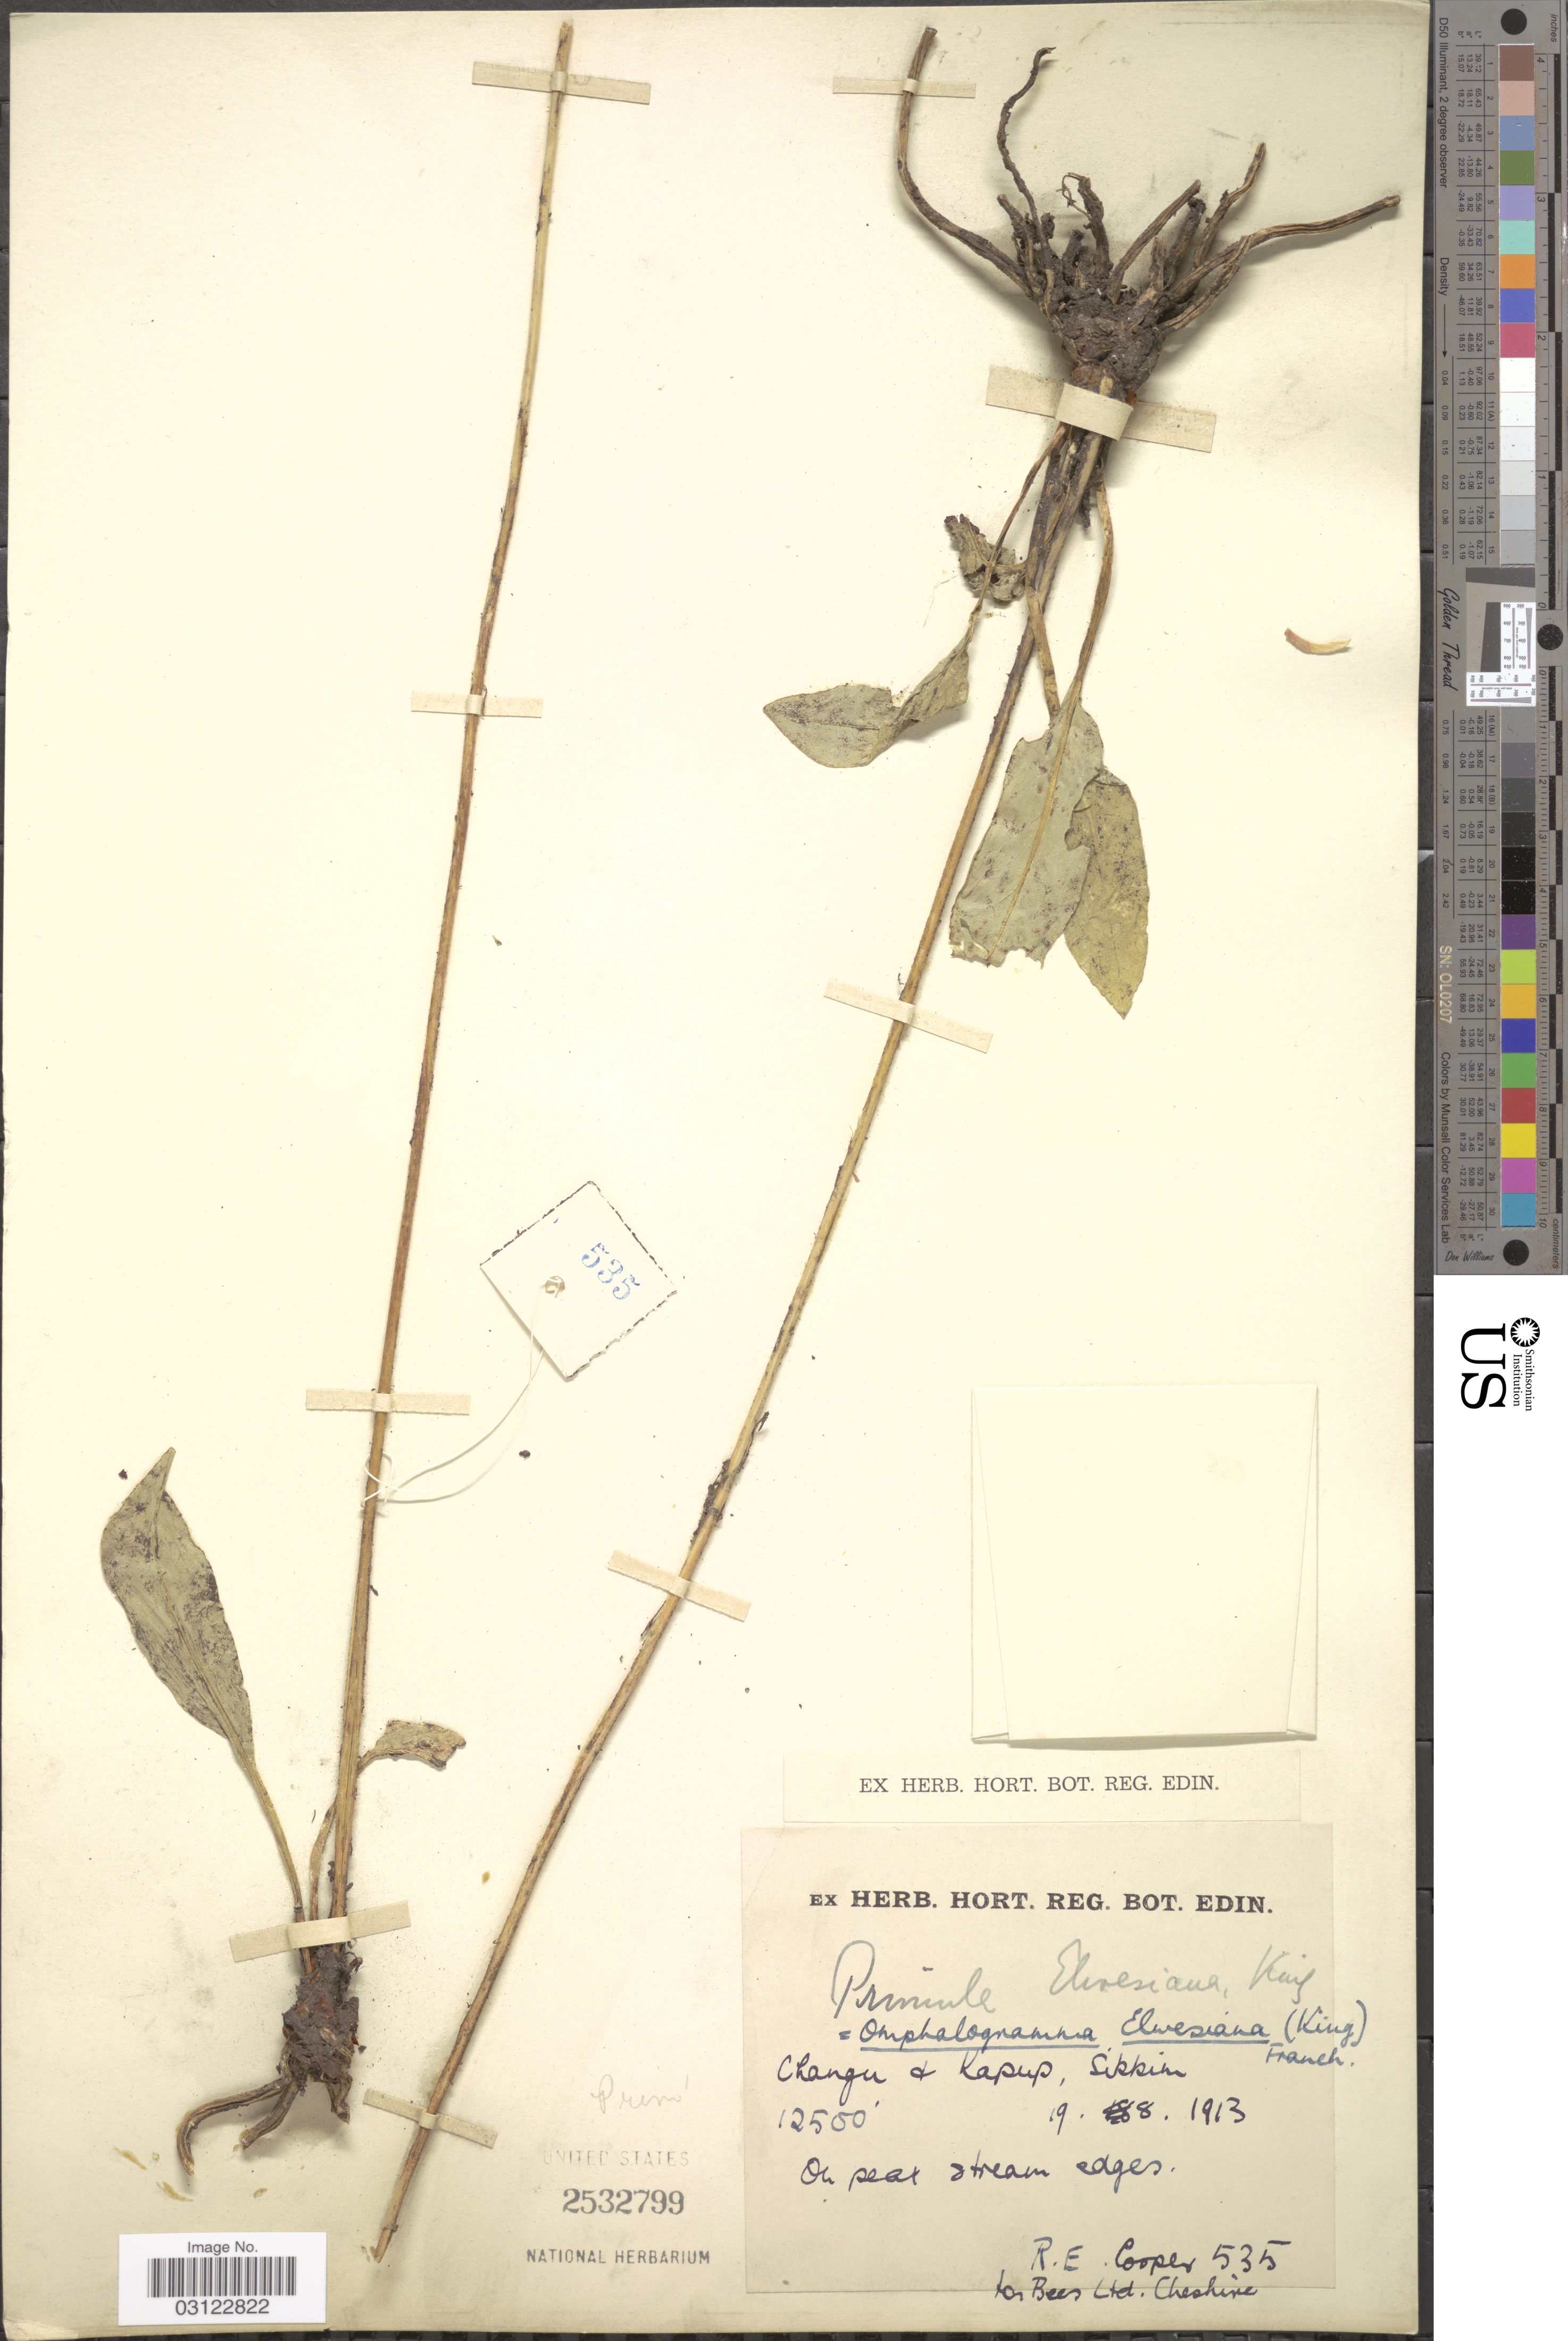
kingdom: Plantae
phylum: Tracheophyta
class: Magnoliopsida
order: Ericales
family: Primulaceae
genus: Omphalogramma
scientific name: Omphalogramma elwesianum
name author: (King ex G. Watt) Franch.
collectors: R. E. Cooper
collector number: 535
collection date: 1913-08-19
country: India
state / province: Sikkim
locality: Changu & Kapup.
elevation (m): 3810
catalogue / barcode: US 2532799